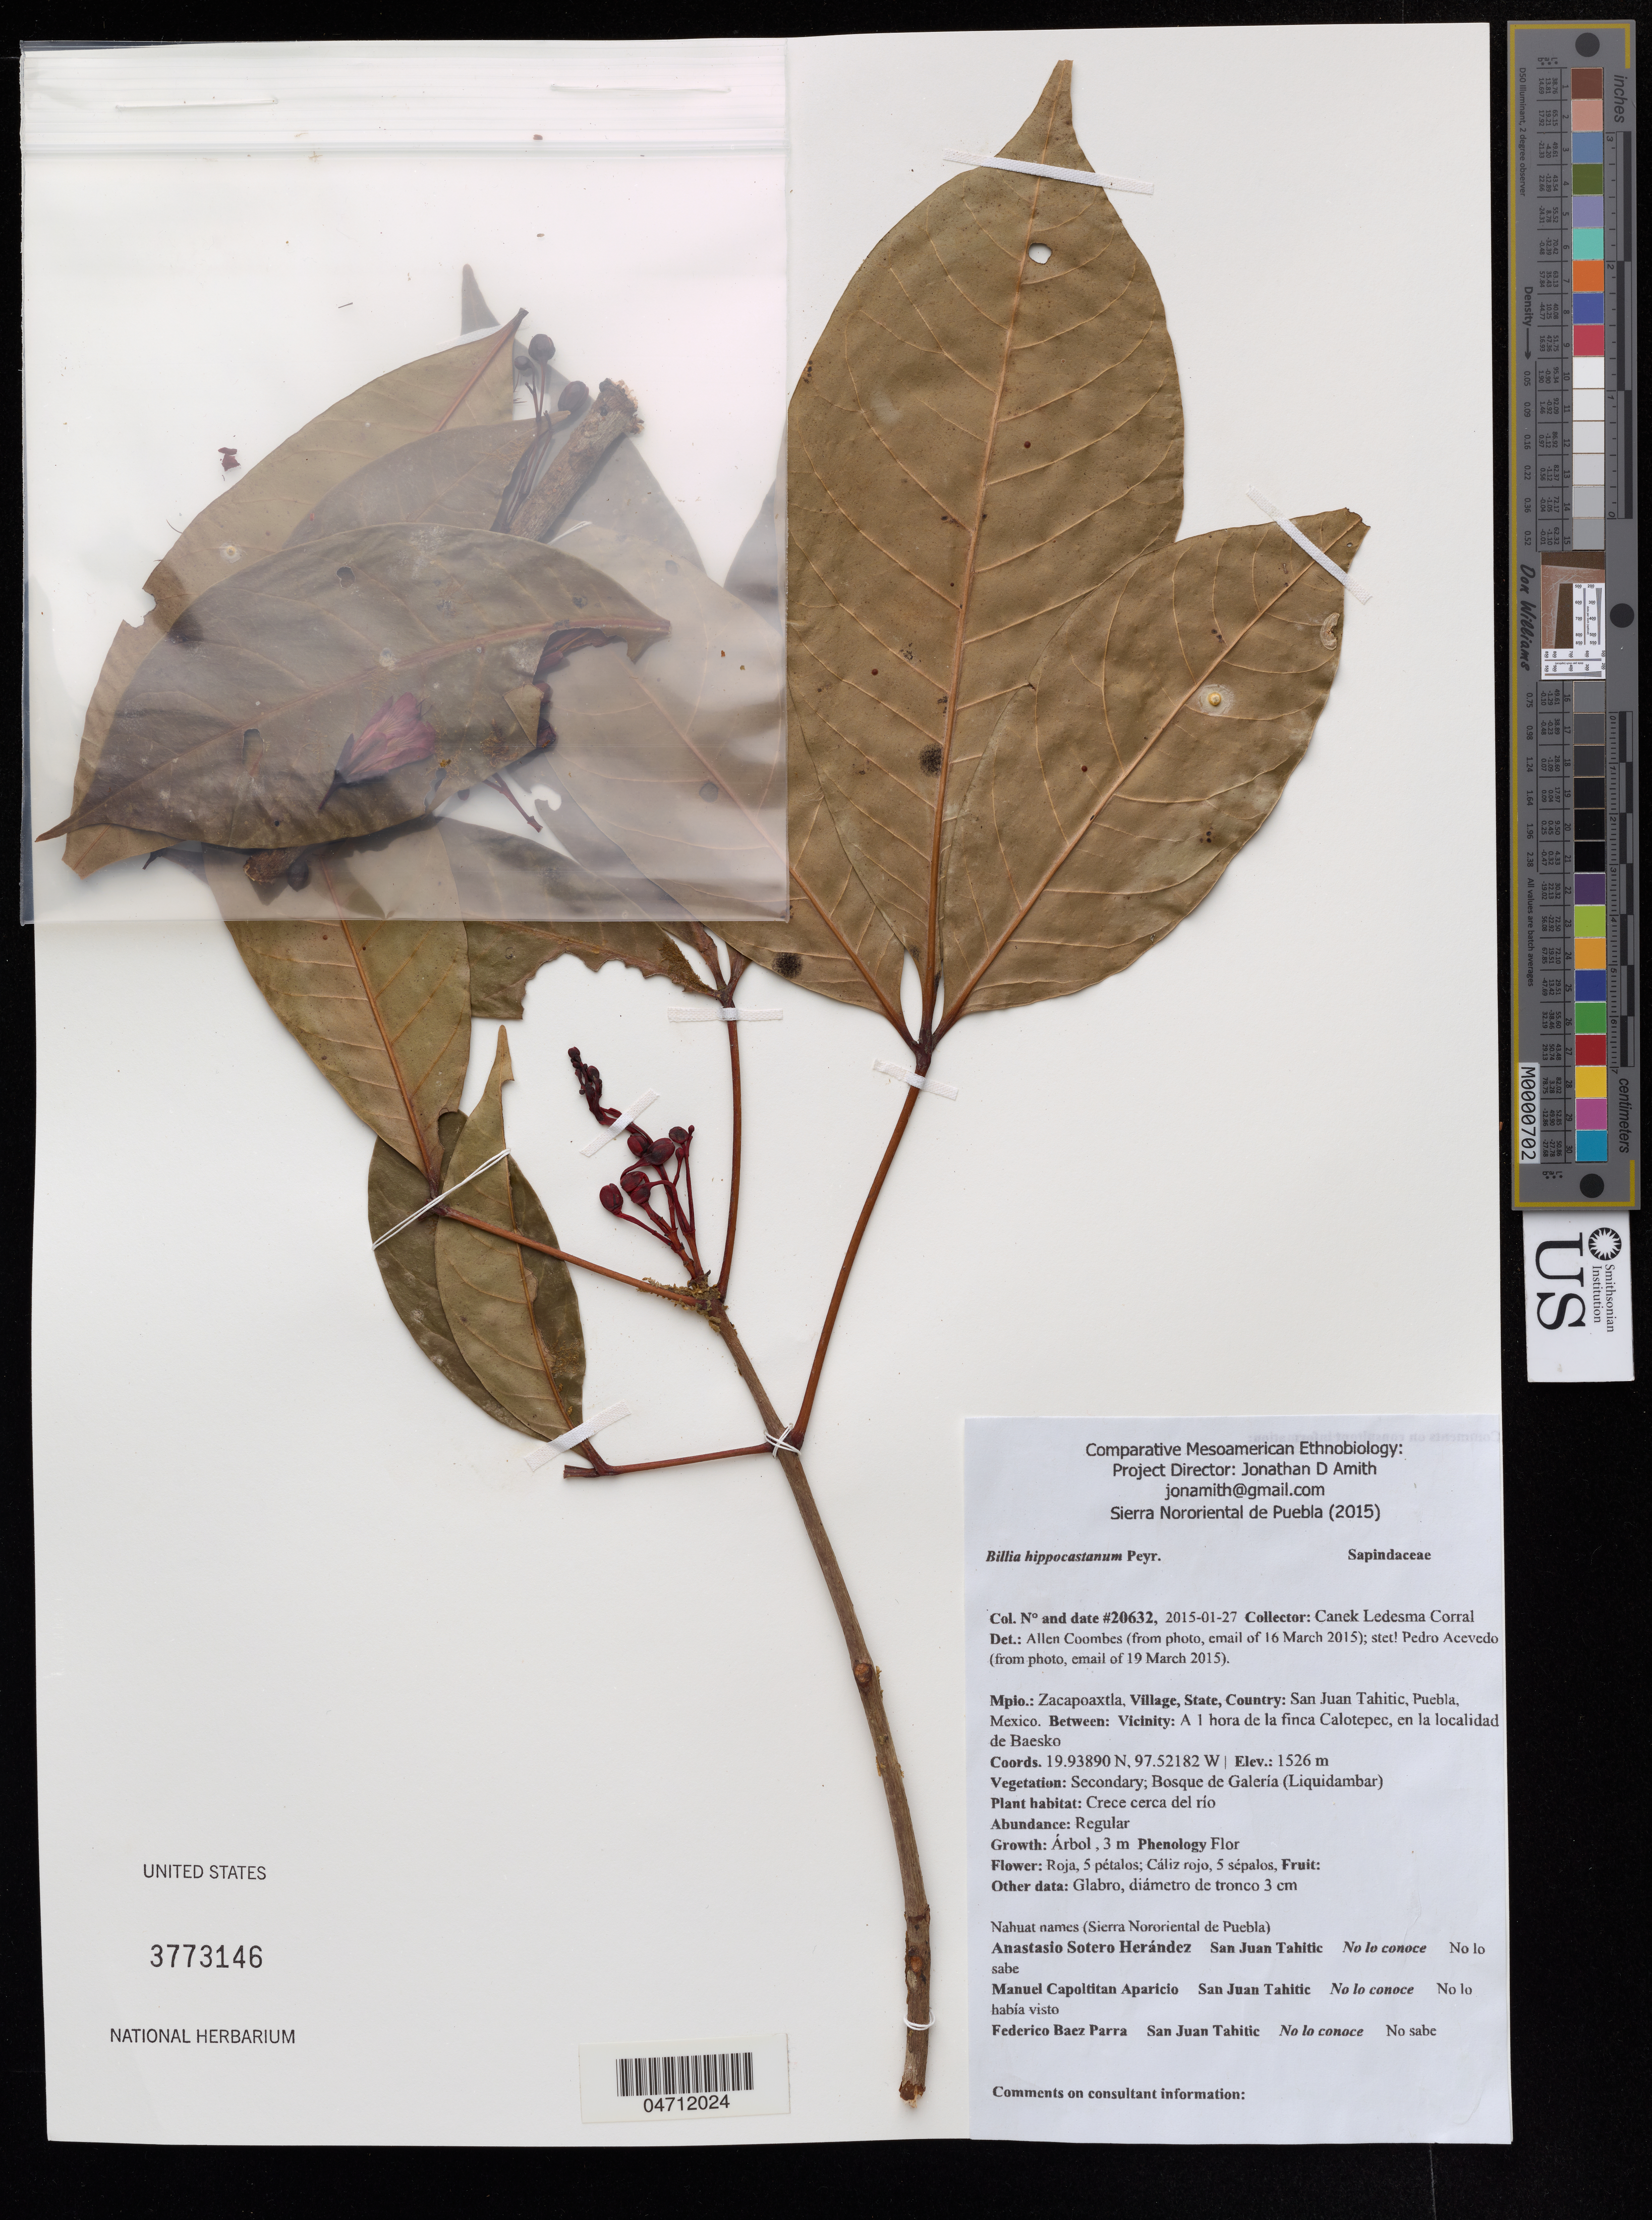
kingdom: Plantae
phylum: Tracheophyta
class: Magnoliopsida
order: Sapindales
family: Sapindaceae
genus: Billia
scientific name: Billia hippocastanum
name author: Peyr.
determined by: Acevedo-Rodríguez, P., (BOT), Smithsonian Institution - National Museum of Natural History (UNITED STATES)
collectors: Canek Ledesma C.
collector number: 20632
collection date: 2015-01-27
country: Mexico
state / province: Puebla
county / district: Zacapoaxtla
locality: San Juan Tahitic, A 1 hora de la finca Calotepec, en la localidad de Baesko.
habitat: Crece cerca del río.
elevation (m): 1526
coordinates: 19.9389, -97.52182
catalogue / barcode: US 3773146